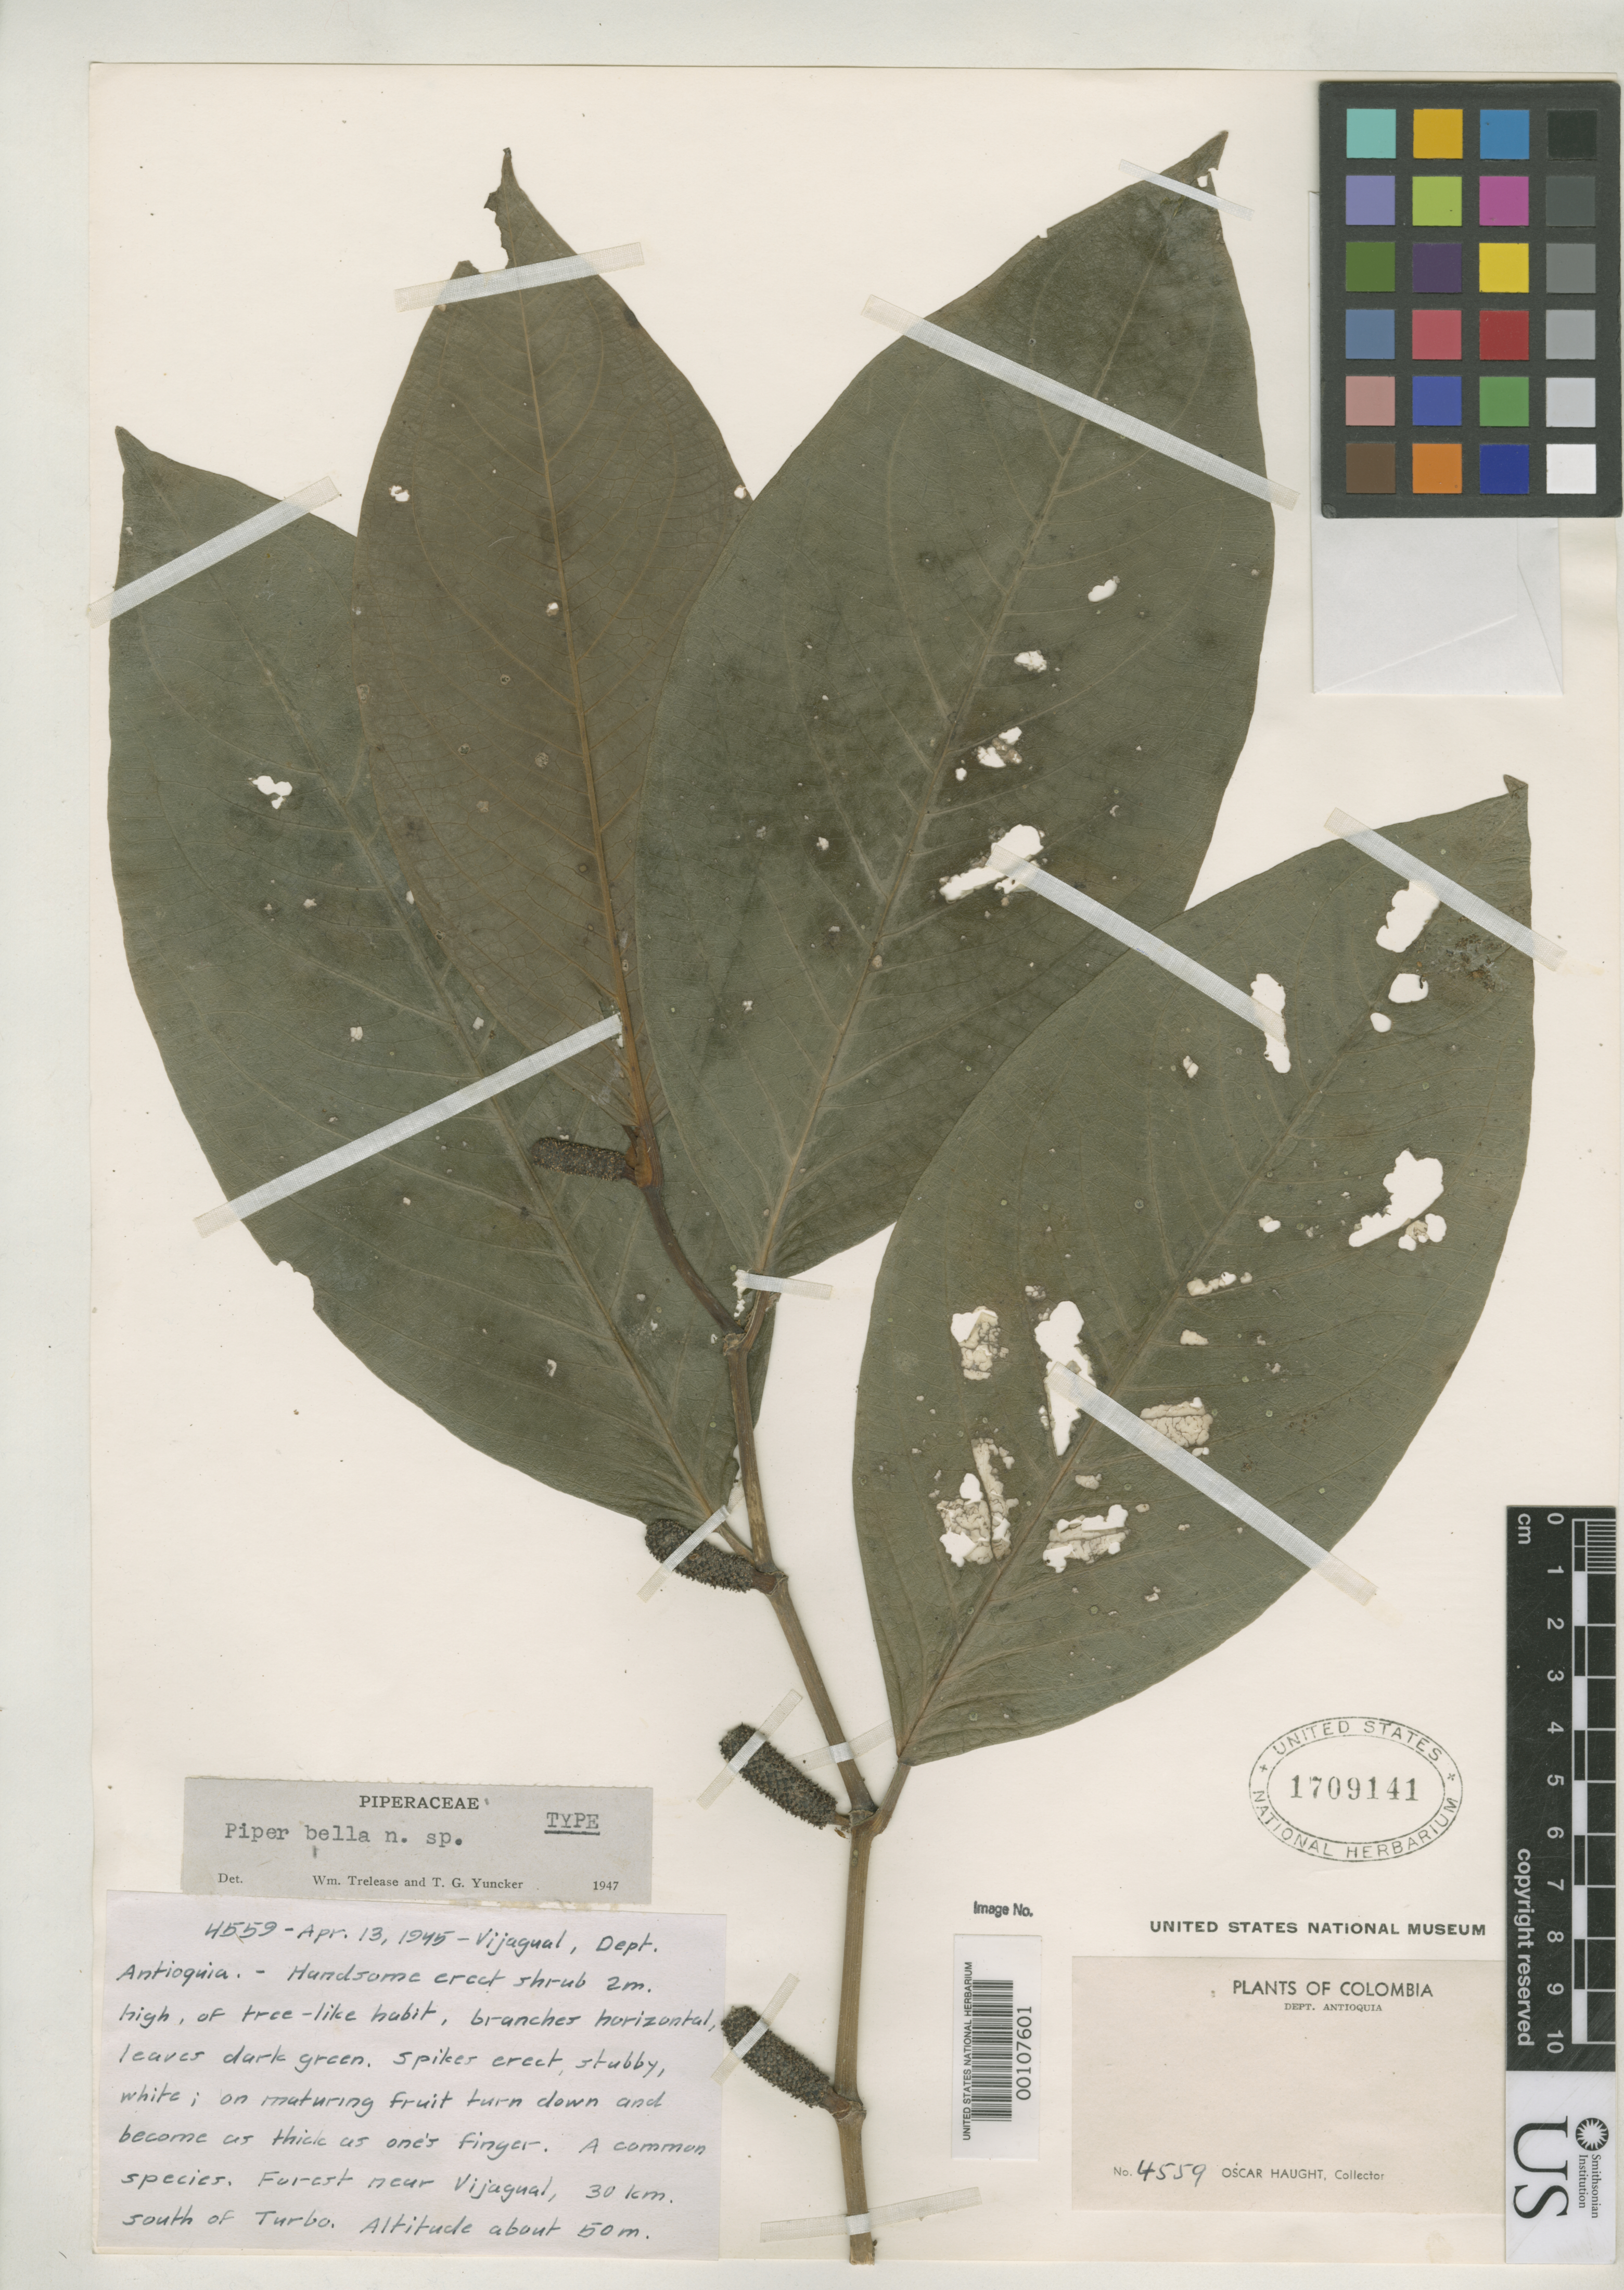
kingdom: Plantae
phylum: Tracheophyta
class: Magnoliopsida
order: Piperales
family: Piperaceae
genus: Piper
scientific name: Piper bella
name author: Yunck. in Trel. & Yunck.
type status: Holotype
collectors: O. L. Haught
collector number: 4559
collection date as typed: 13 Apr 1945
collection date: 1945-04-13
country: Colombia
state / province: Antioquia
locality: Near Vijagual.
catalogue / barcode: US 1709141